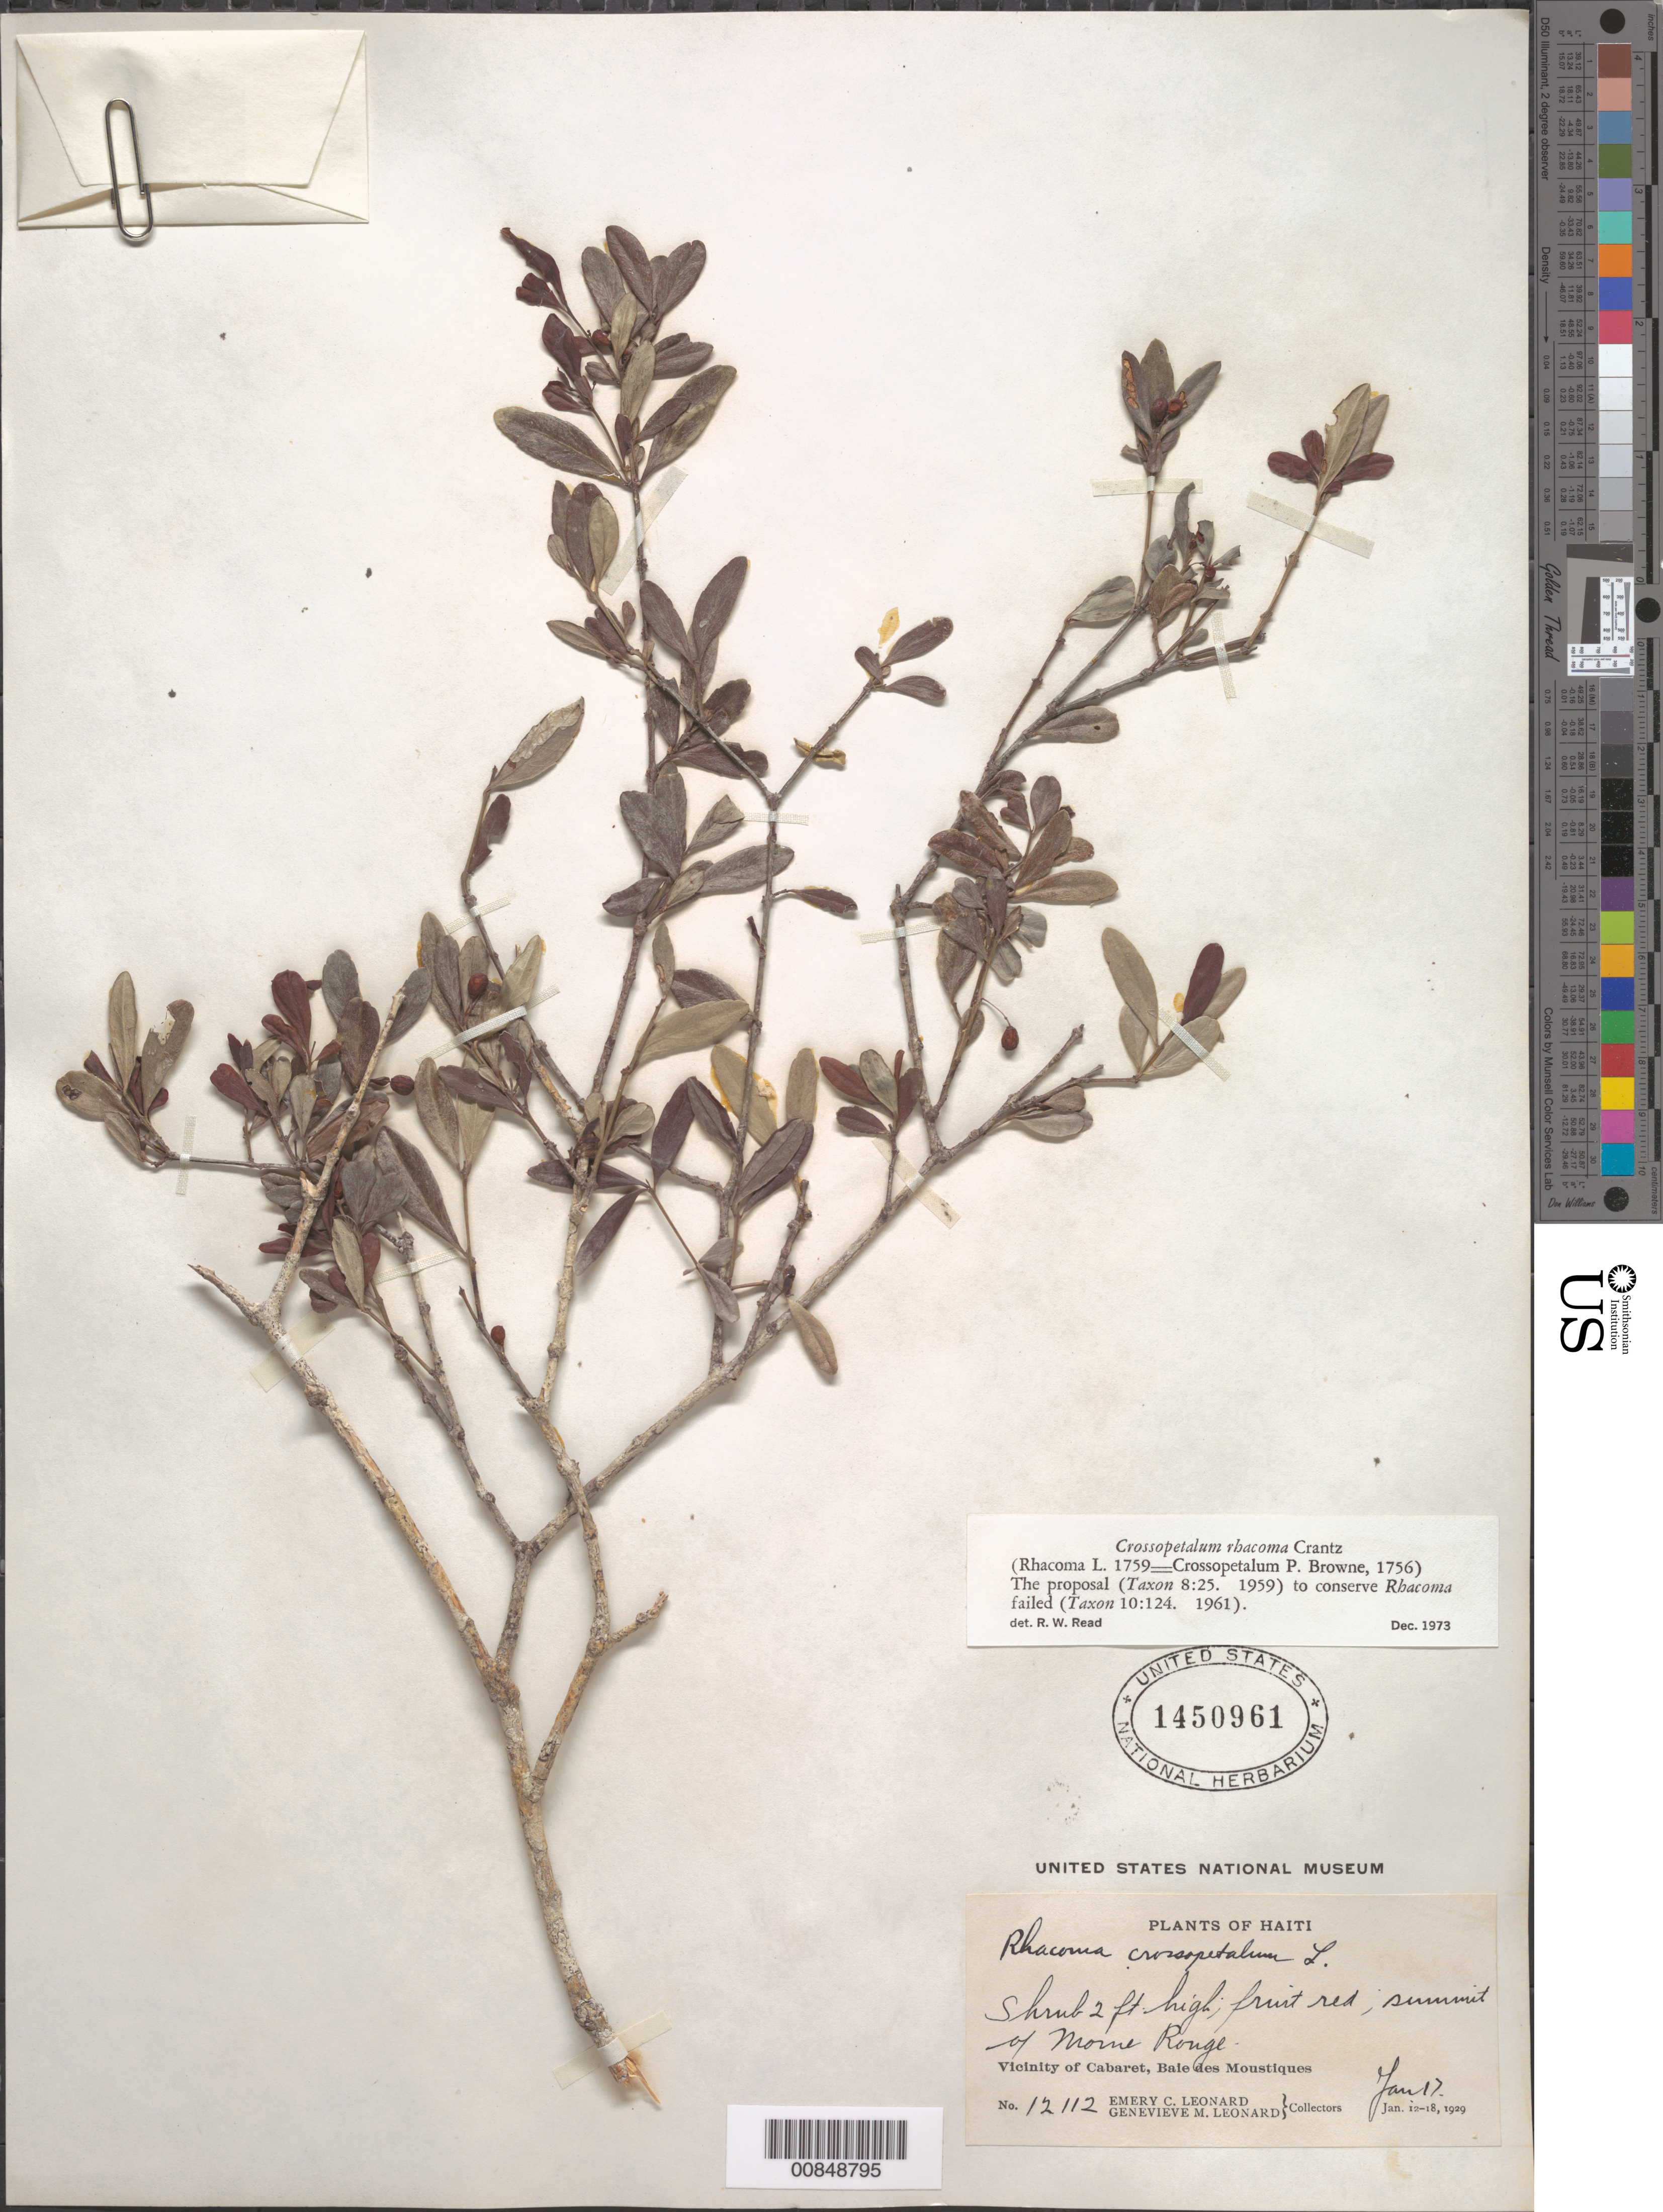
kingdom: Plantae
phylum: Tracheophyta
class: Magnoliopsida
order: Celastrales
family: Celastraceae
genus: Crossopetalum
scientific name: Crossopetalum rhacoma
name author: Crantz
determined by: Read, Robert W., (US), NMNH (UNITED STATES)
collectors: E. C. Leonard & G. M. Leonard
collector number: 12112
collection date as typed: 17 Jan 1929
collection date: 1929-01-17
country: Haiti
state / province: Nord-Ouest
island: Hispaniola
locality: Vicinity of Cabaret, Baie des Moustiques, summit of Morne Rouge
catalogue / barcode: US 1450961